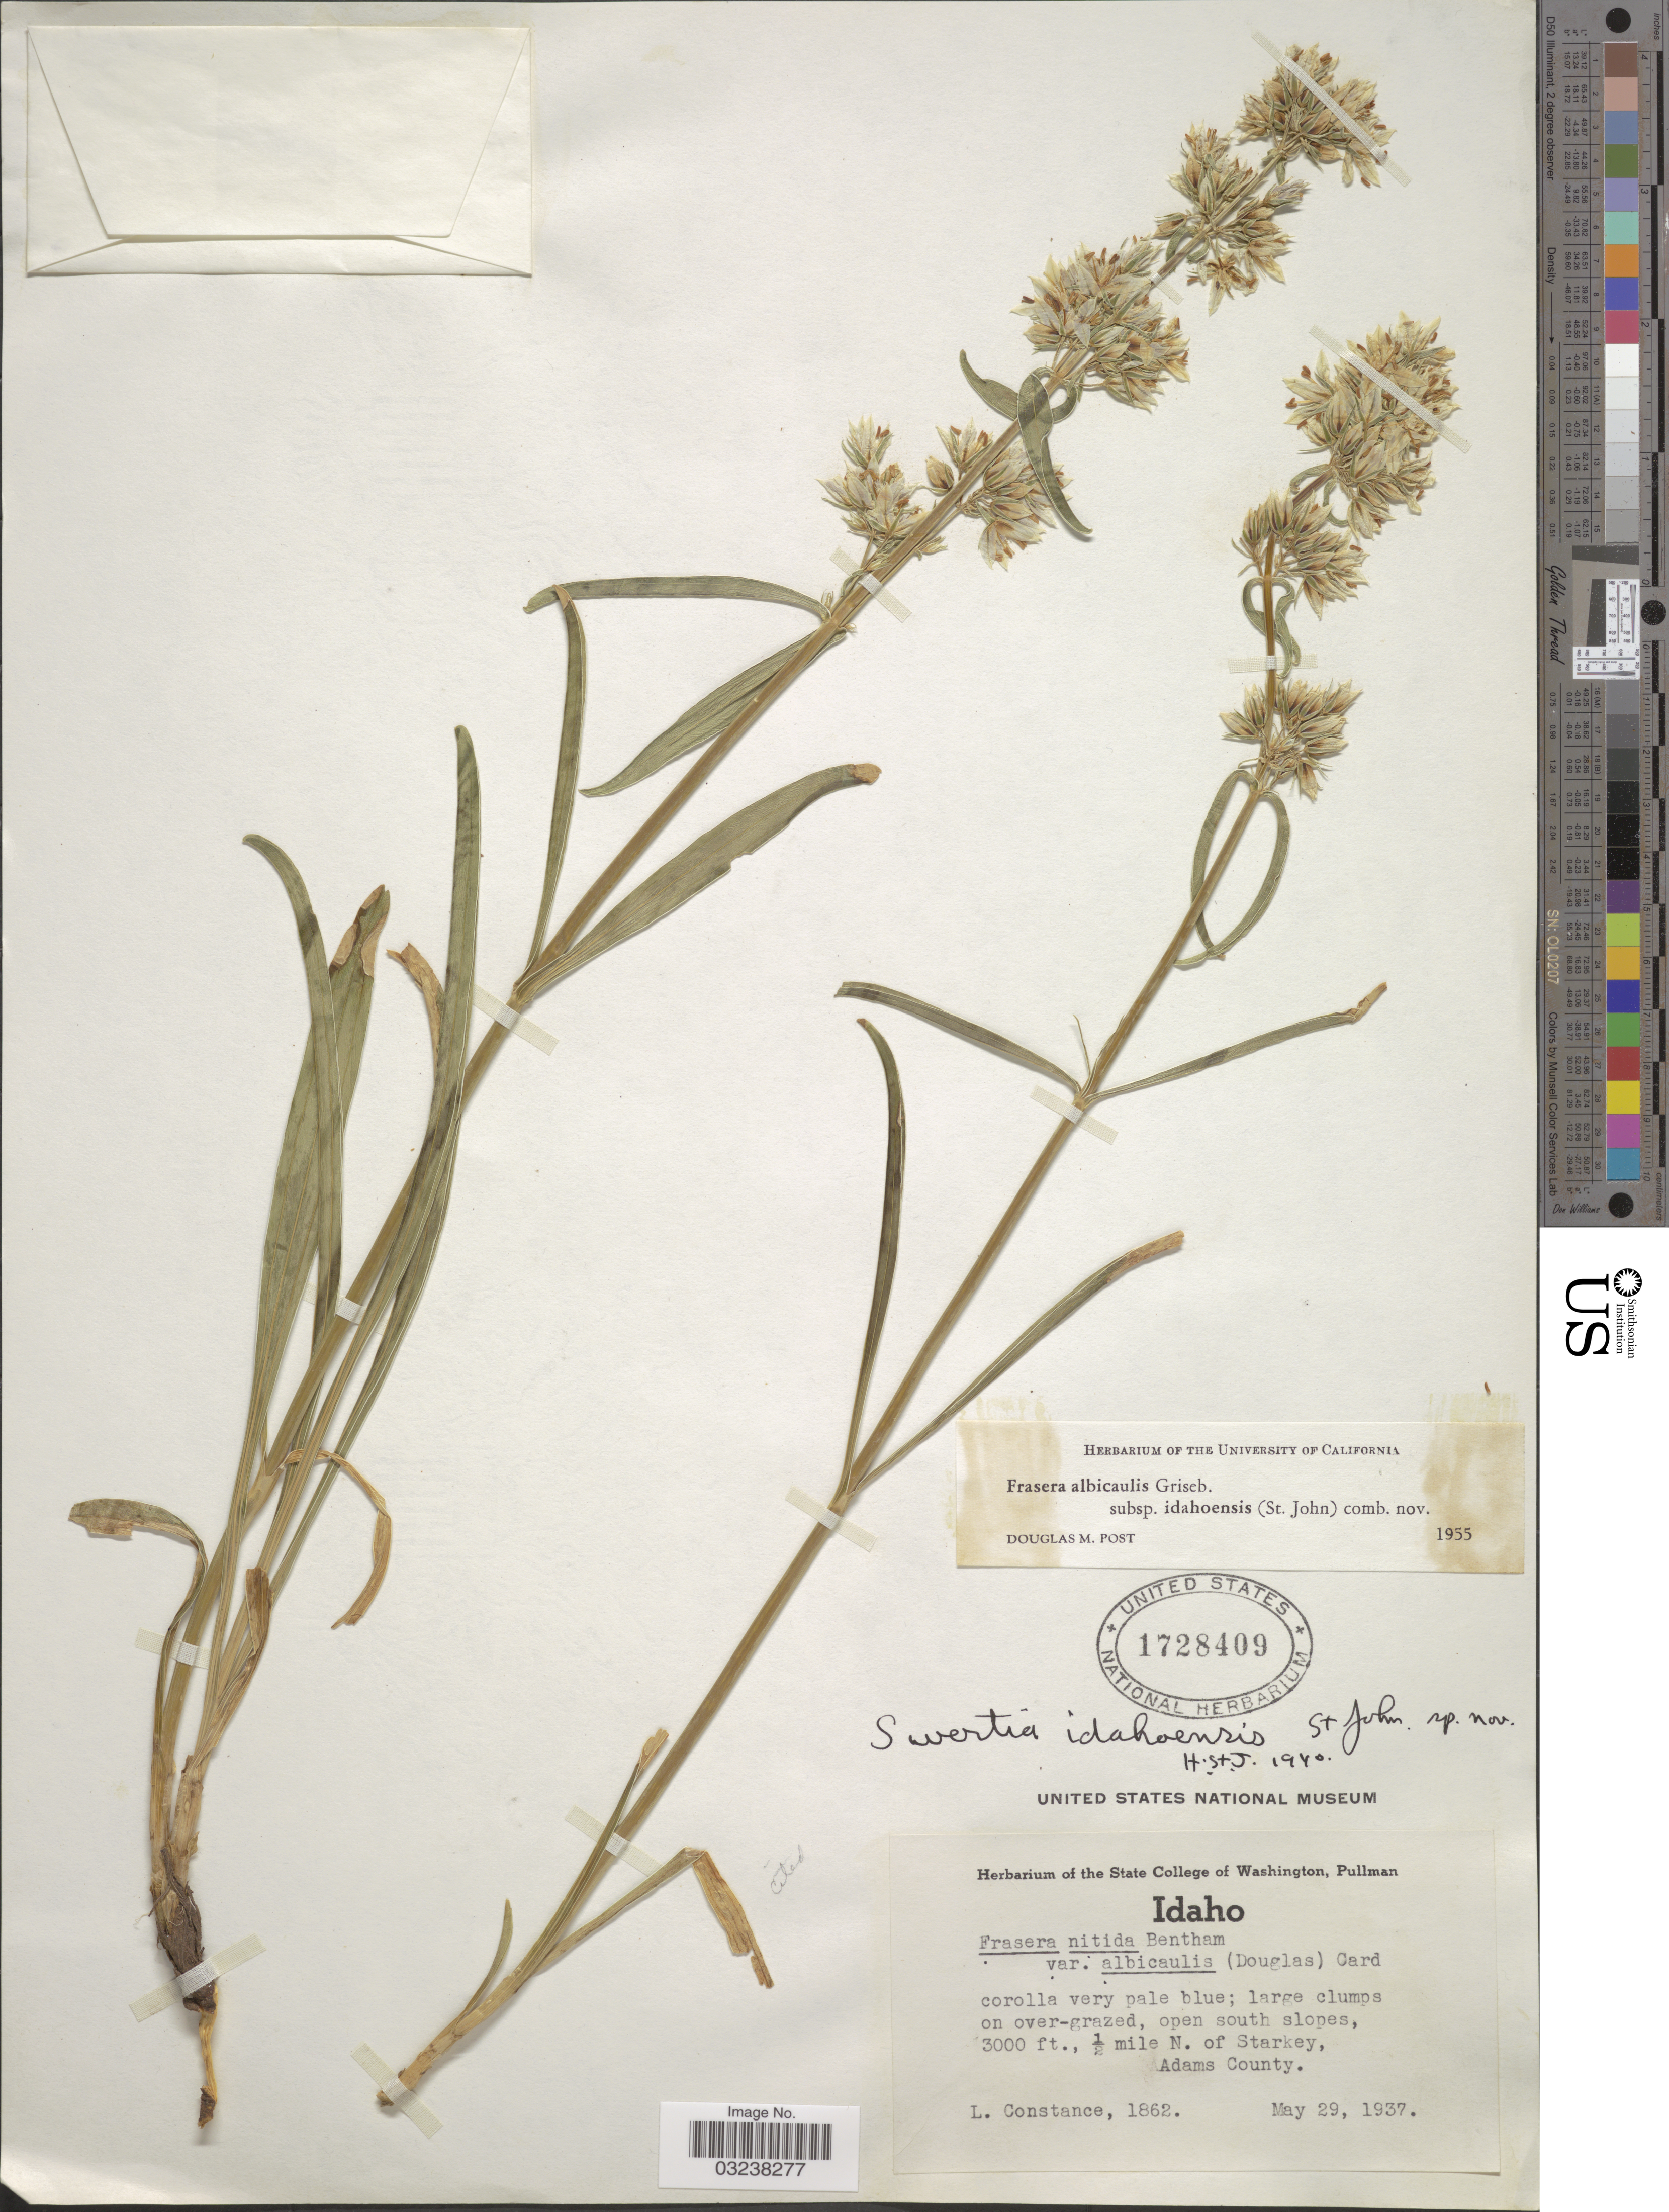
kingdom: Plantae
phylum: Tracheophyta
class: Magnoliopsida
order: Gentianales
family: Gentianaceae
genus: Swertia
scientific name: Swertia albicaulis var. idahoensis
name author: (H. St. John) J.S. Pringle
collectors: L. Constance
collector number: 1862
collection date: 1937-05-29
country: United States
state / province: Idaho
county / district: Adams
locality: ½ mile N. of Starkey, Adams County.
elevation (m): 914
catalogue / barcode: US 1728409